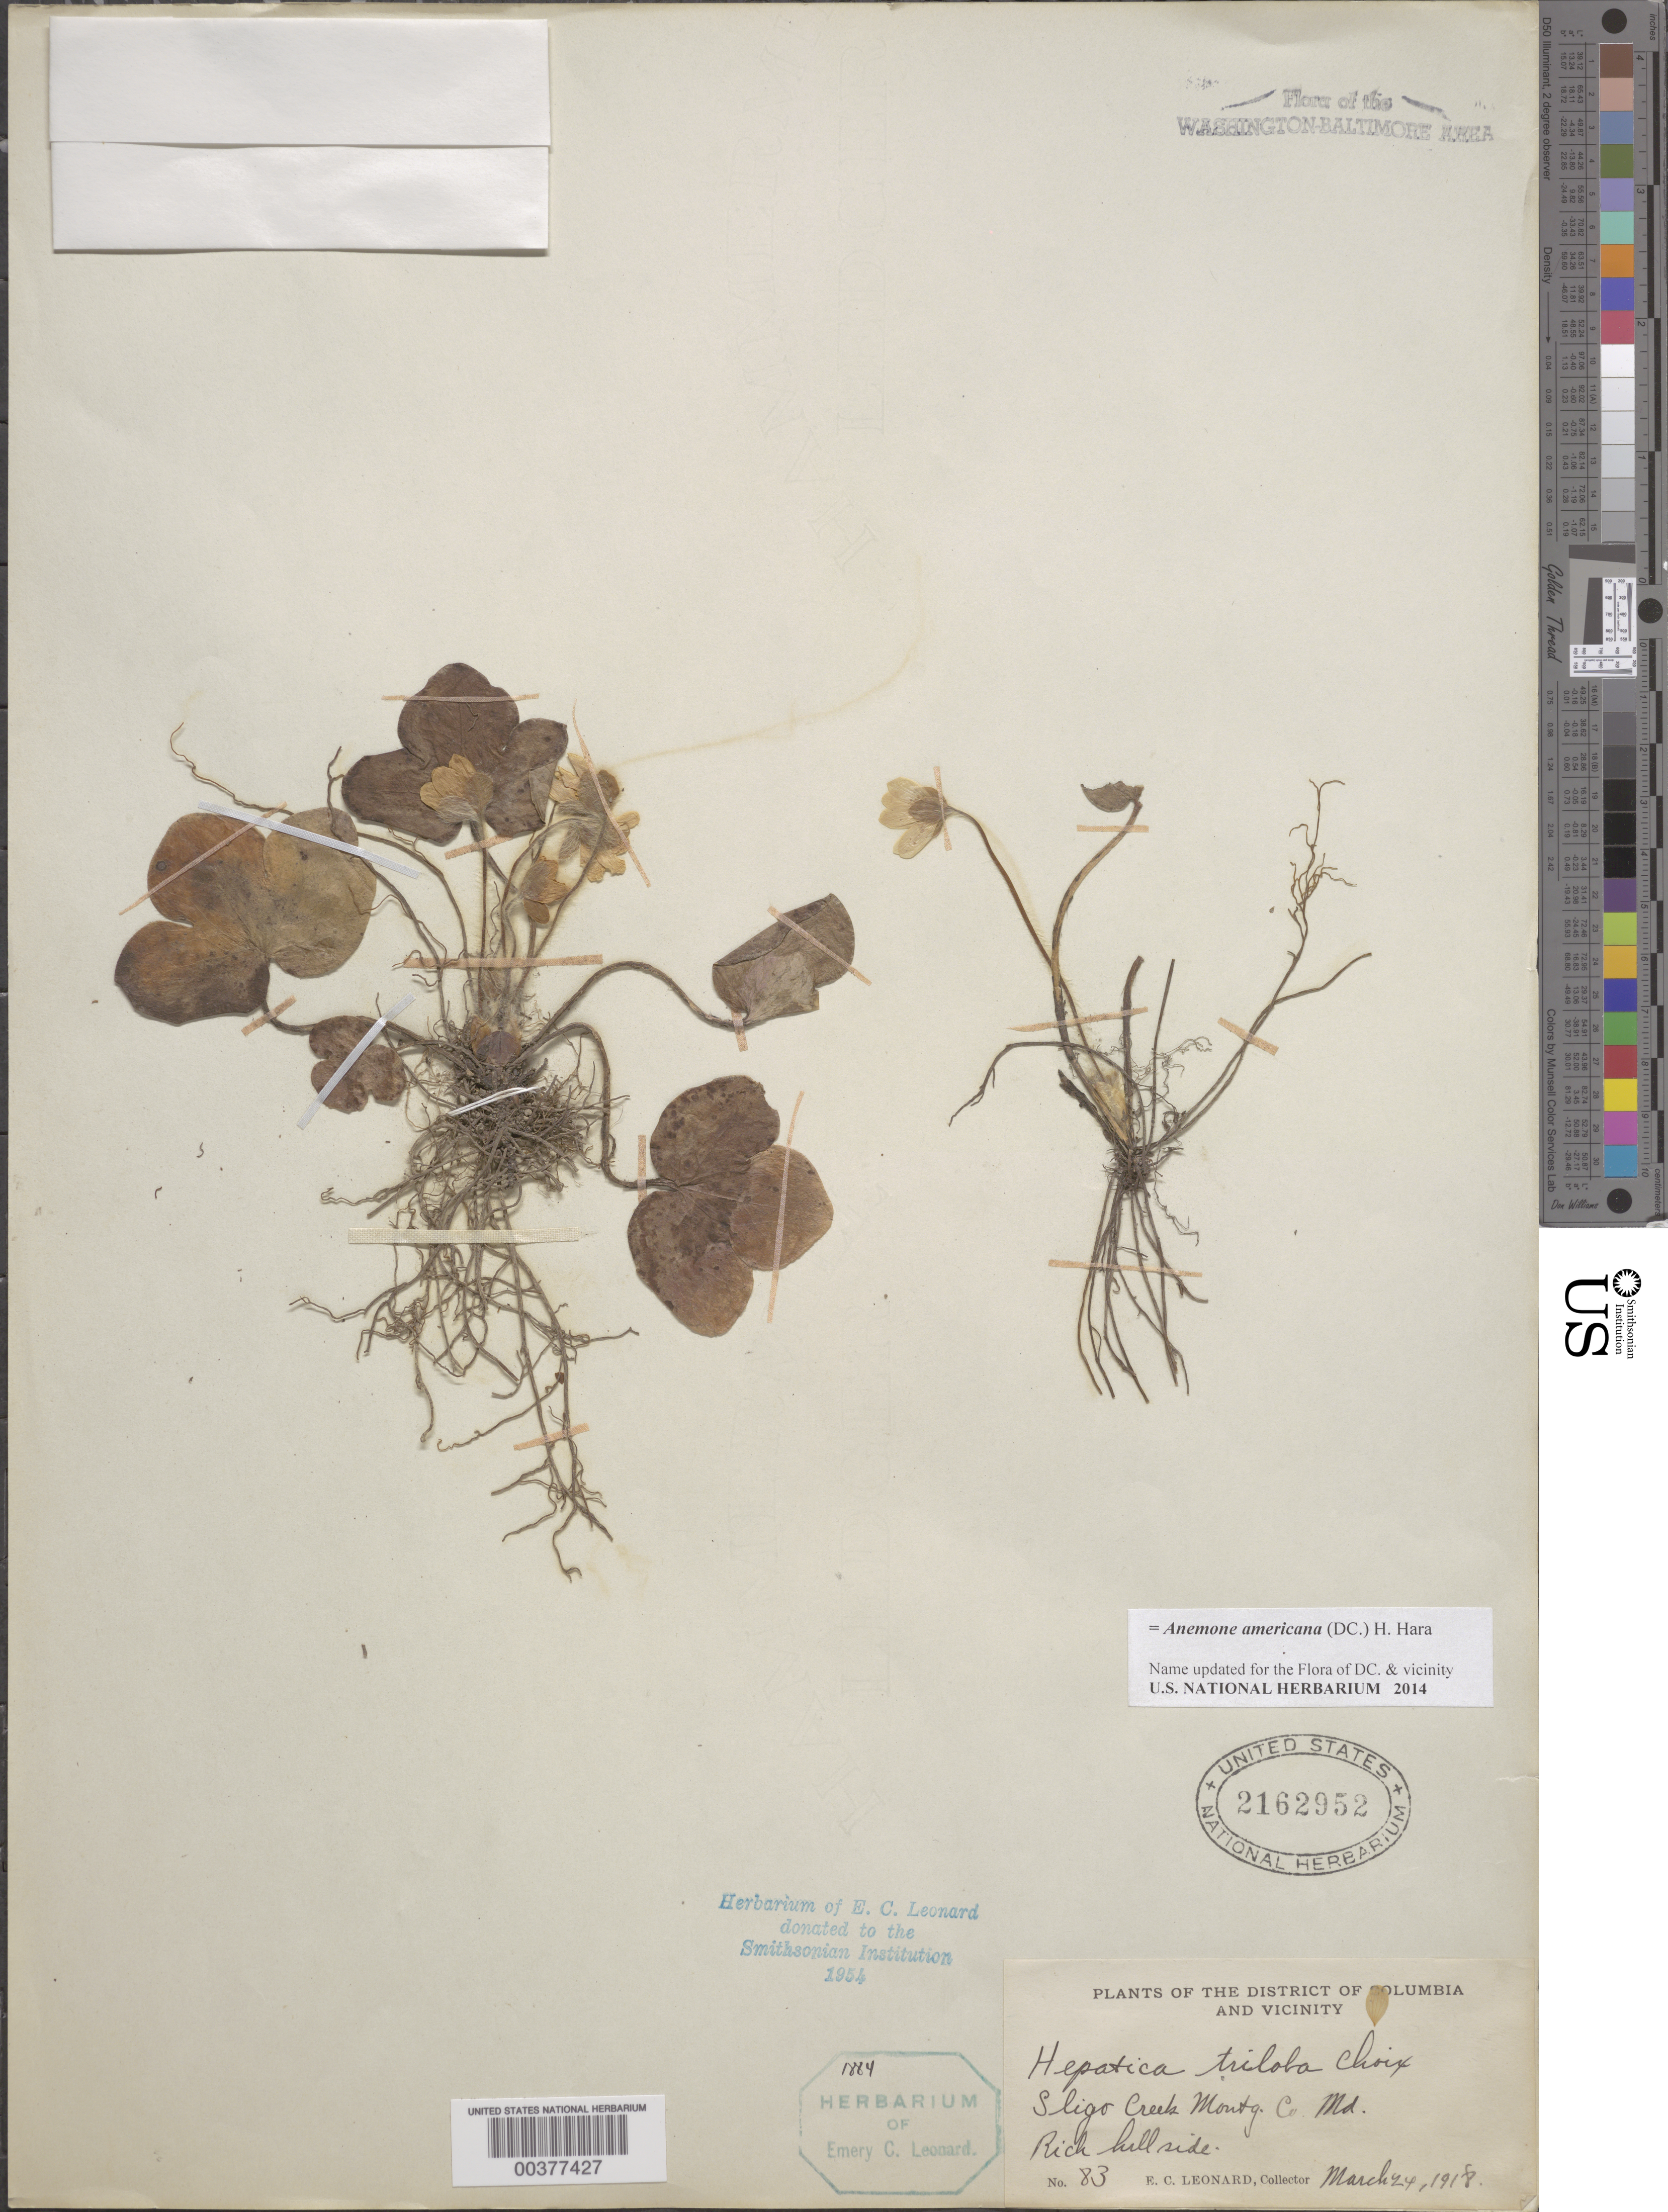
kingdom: Plantae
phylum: Tracheophyta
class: Magnoliopsida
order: Ranunculales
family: Ranunculaceae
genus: Hepatica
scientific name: Hepatica americana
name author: (DC.) Ker Gawl.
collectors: E. C. Leonard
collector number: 83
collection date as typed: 24 Mar 1918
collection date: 1918-03-24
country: United States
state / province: Maryland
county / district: Montgomery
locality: Sligo Creek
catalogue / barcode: US 2162952